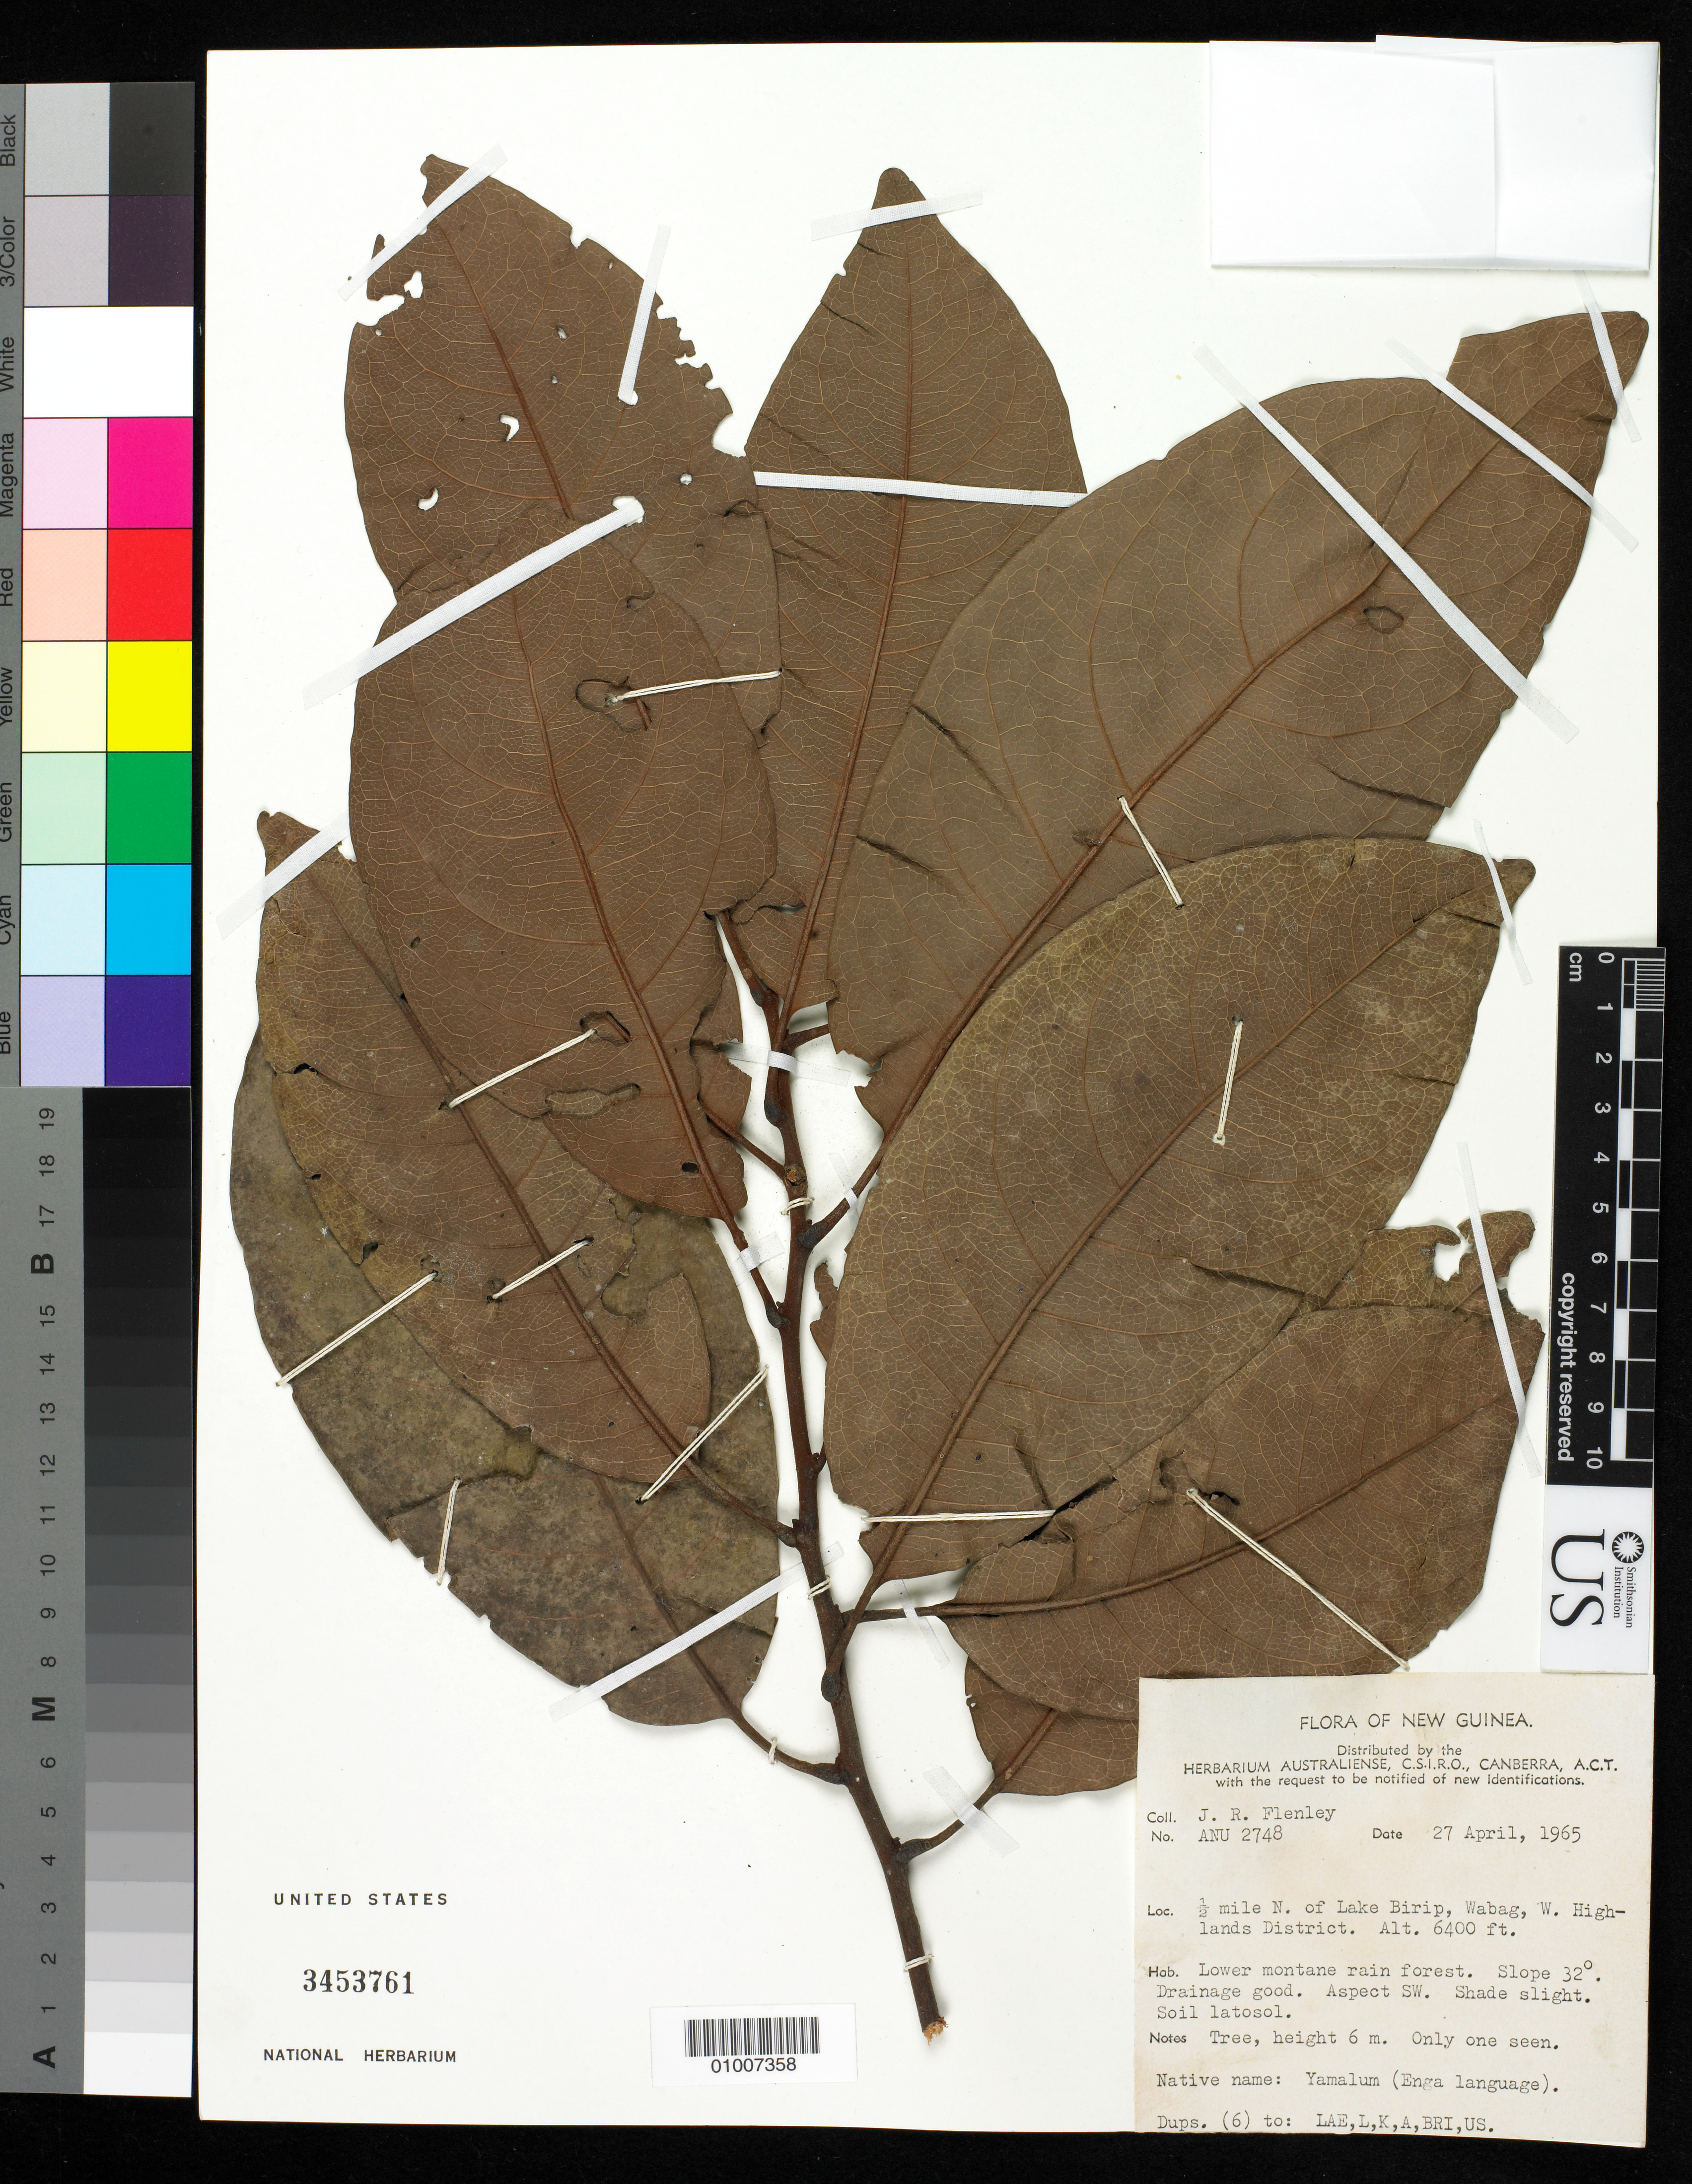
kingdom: Plantae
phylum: Tracheophyta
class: Magnoliopsida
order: Fabales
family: Fabaceae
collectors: J. Flenley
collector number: ANU 2748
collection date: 1965-04-27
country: Papua New Guinea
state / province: Enga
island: New Guinea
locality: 0.5 mile N of Lake Birip, Wabag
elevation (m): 1951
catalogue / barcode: US 3453761